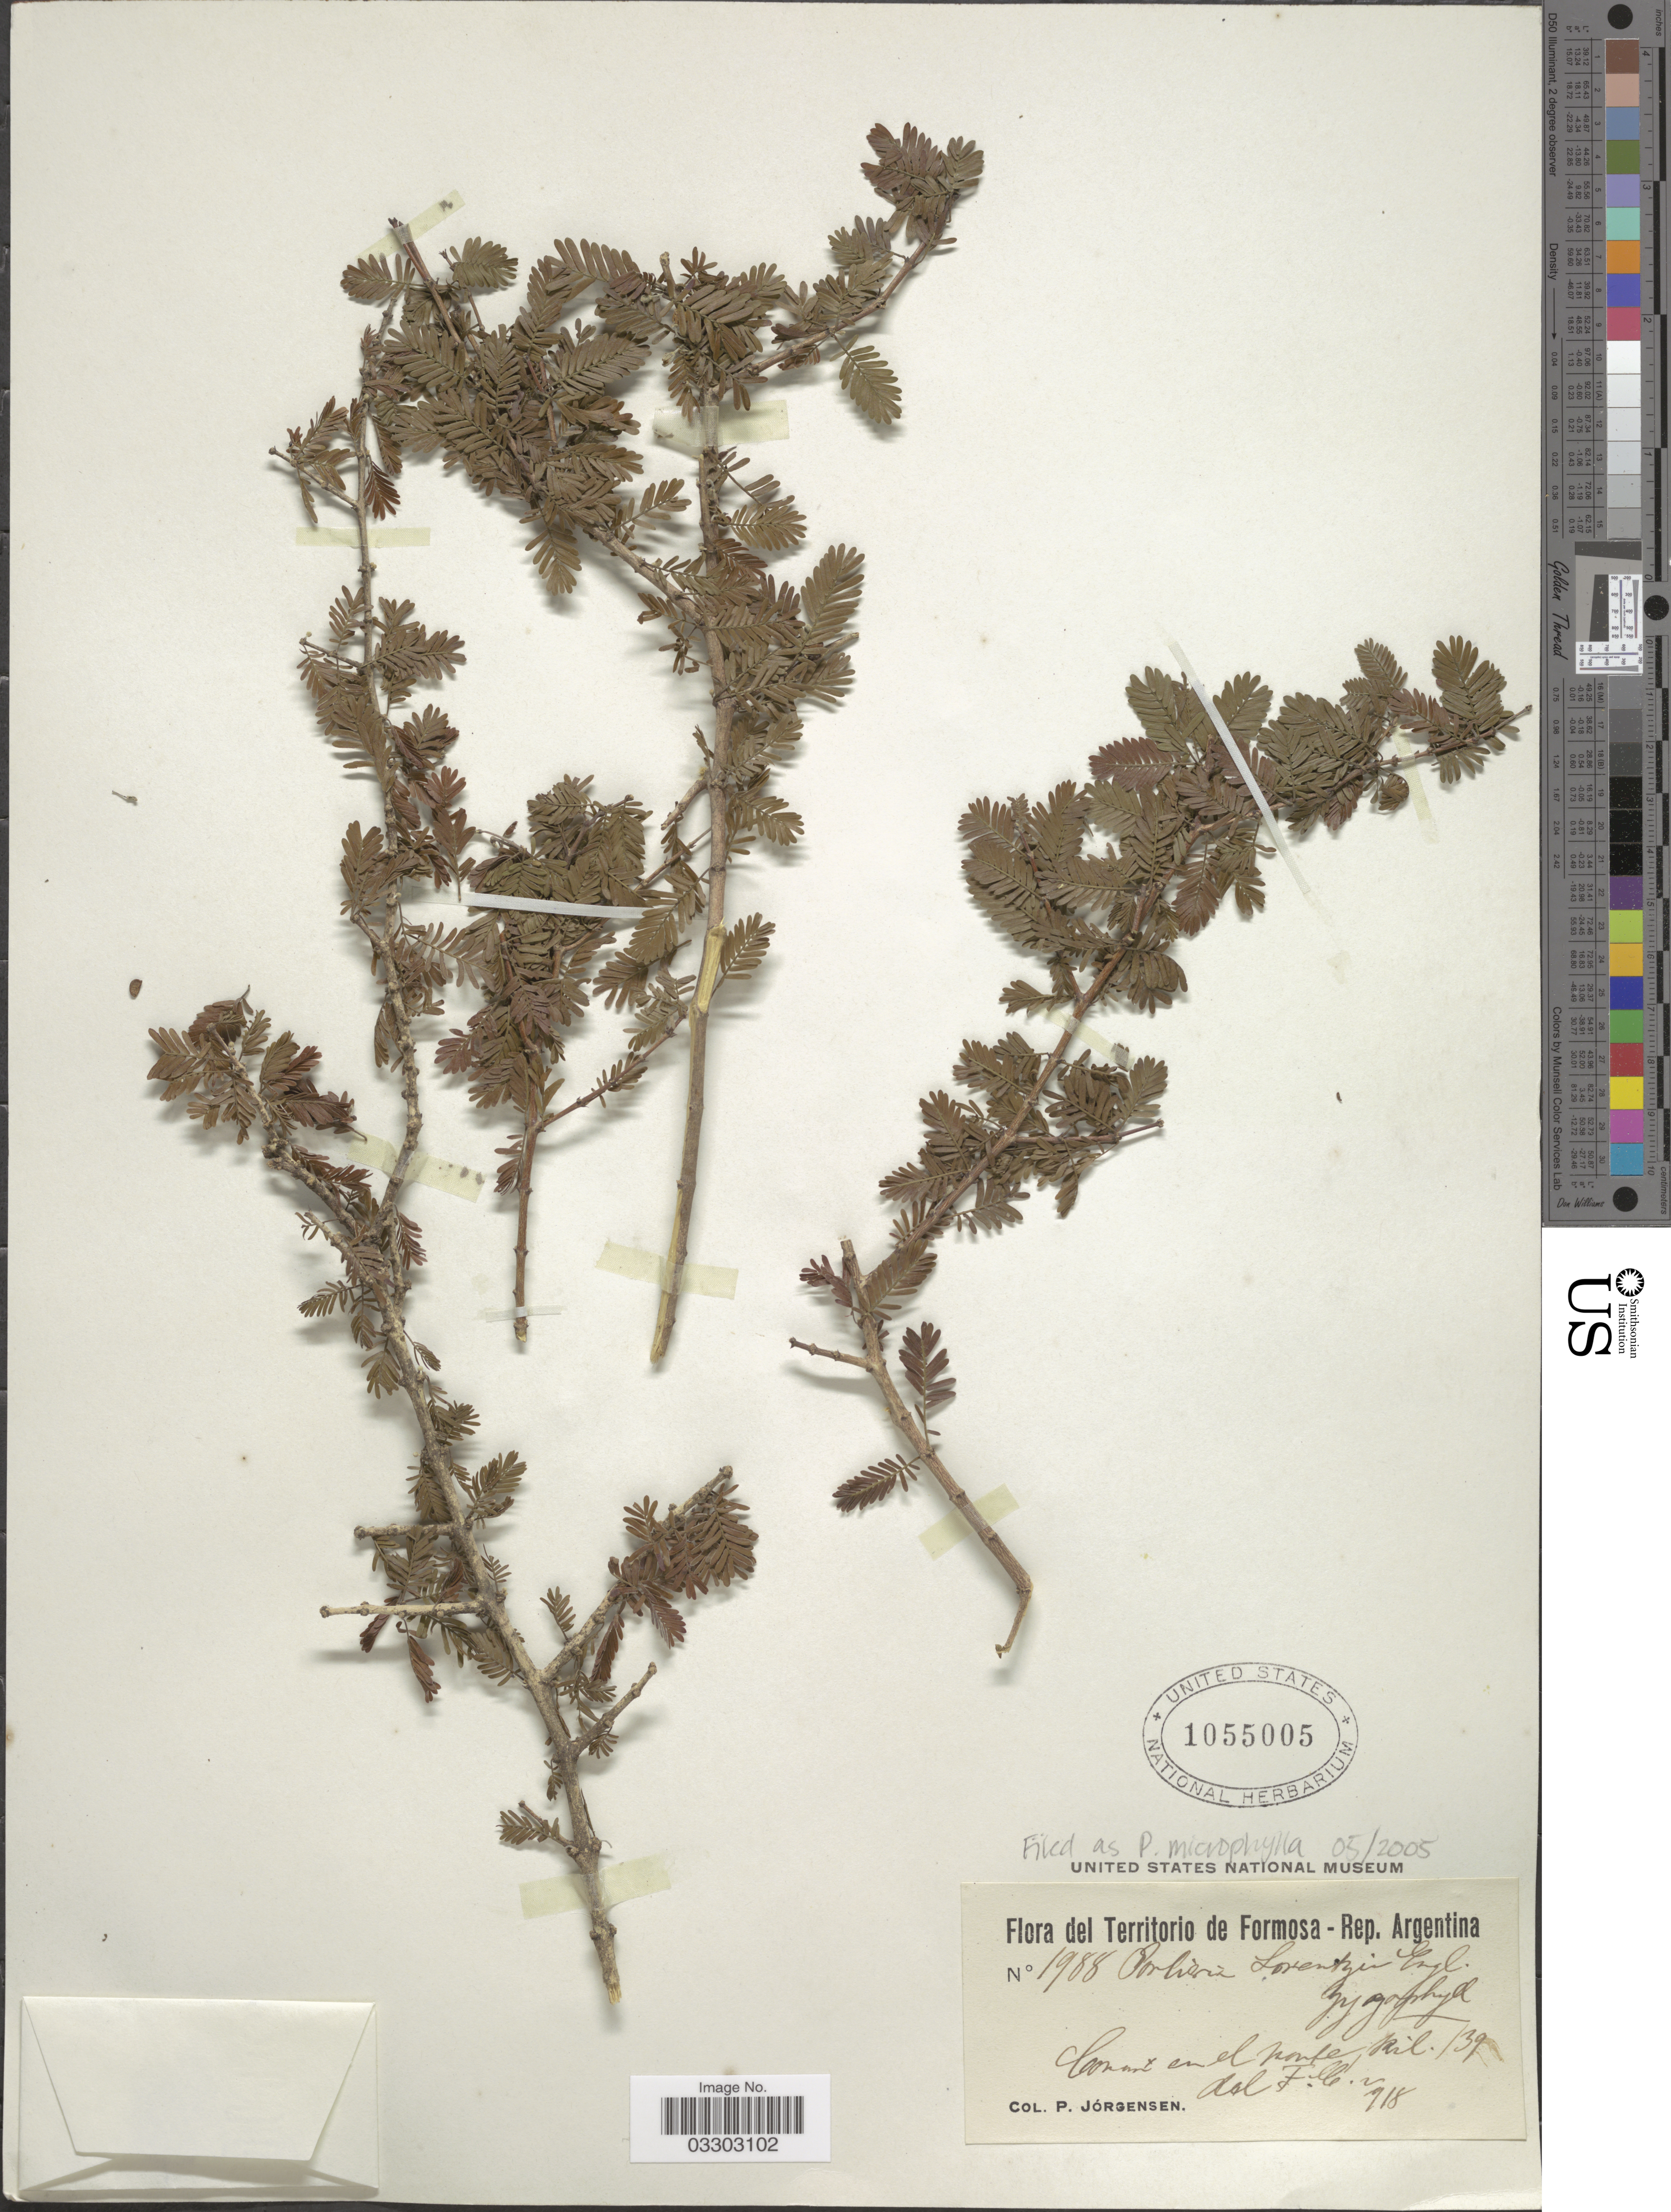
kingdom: Plantae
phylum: Tracheophyta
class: Magnoliopsida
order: Zygophyllales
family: Zygophyllaceae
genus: Porlieria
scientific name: Porlieria microphylla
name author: (Baill.) Descole et al.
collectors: P. Jörgensen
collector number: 1988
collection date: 1918-02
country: Argentina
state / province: Formosa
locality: Territorio de Formosa- Rep. Argentina. Comun en el monte Kil. del Fille [interpreted].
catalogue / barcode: US 1055005